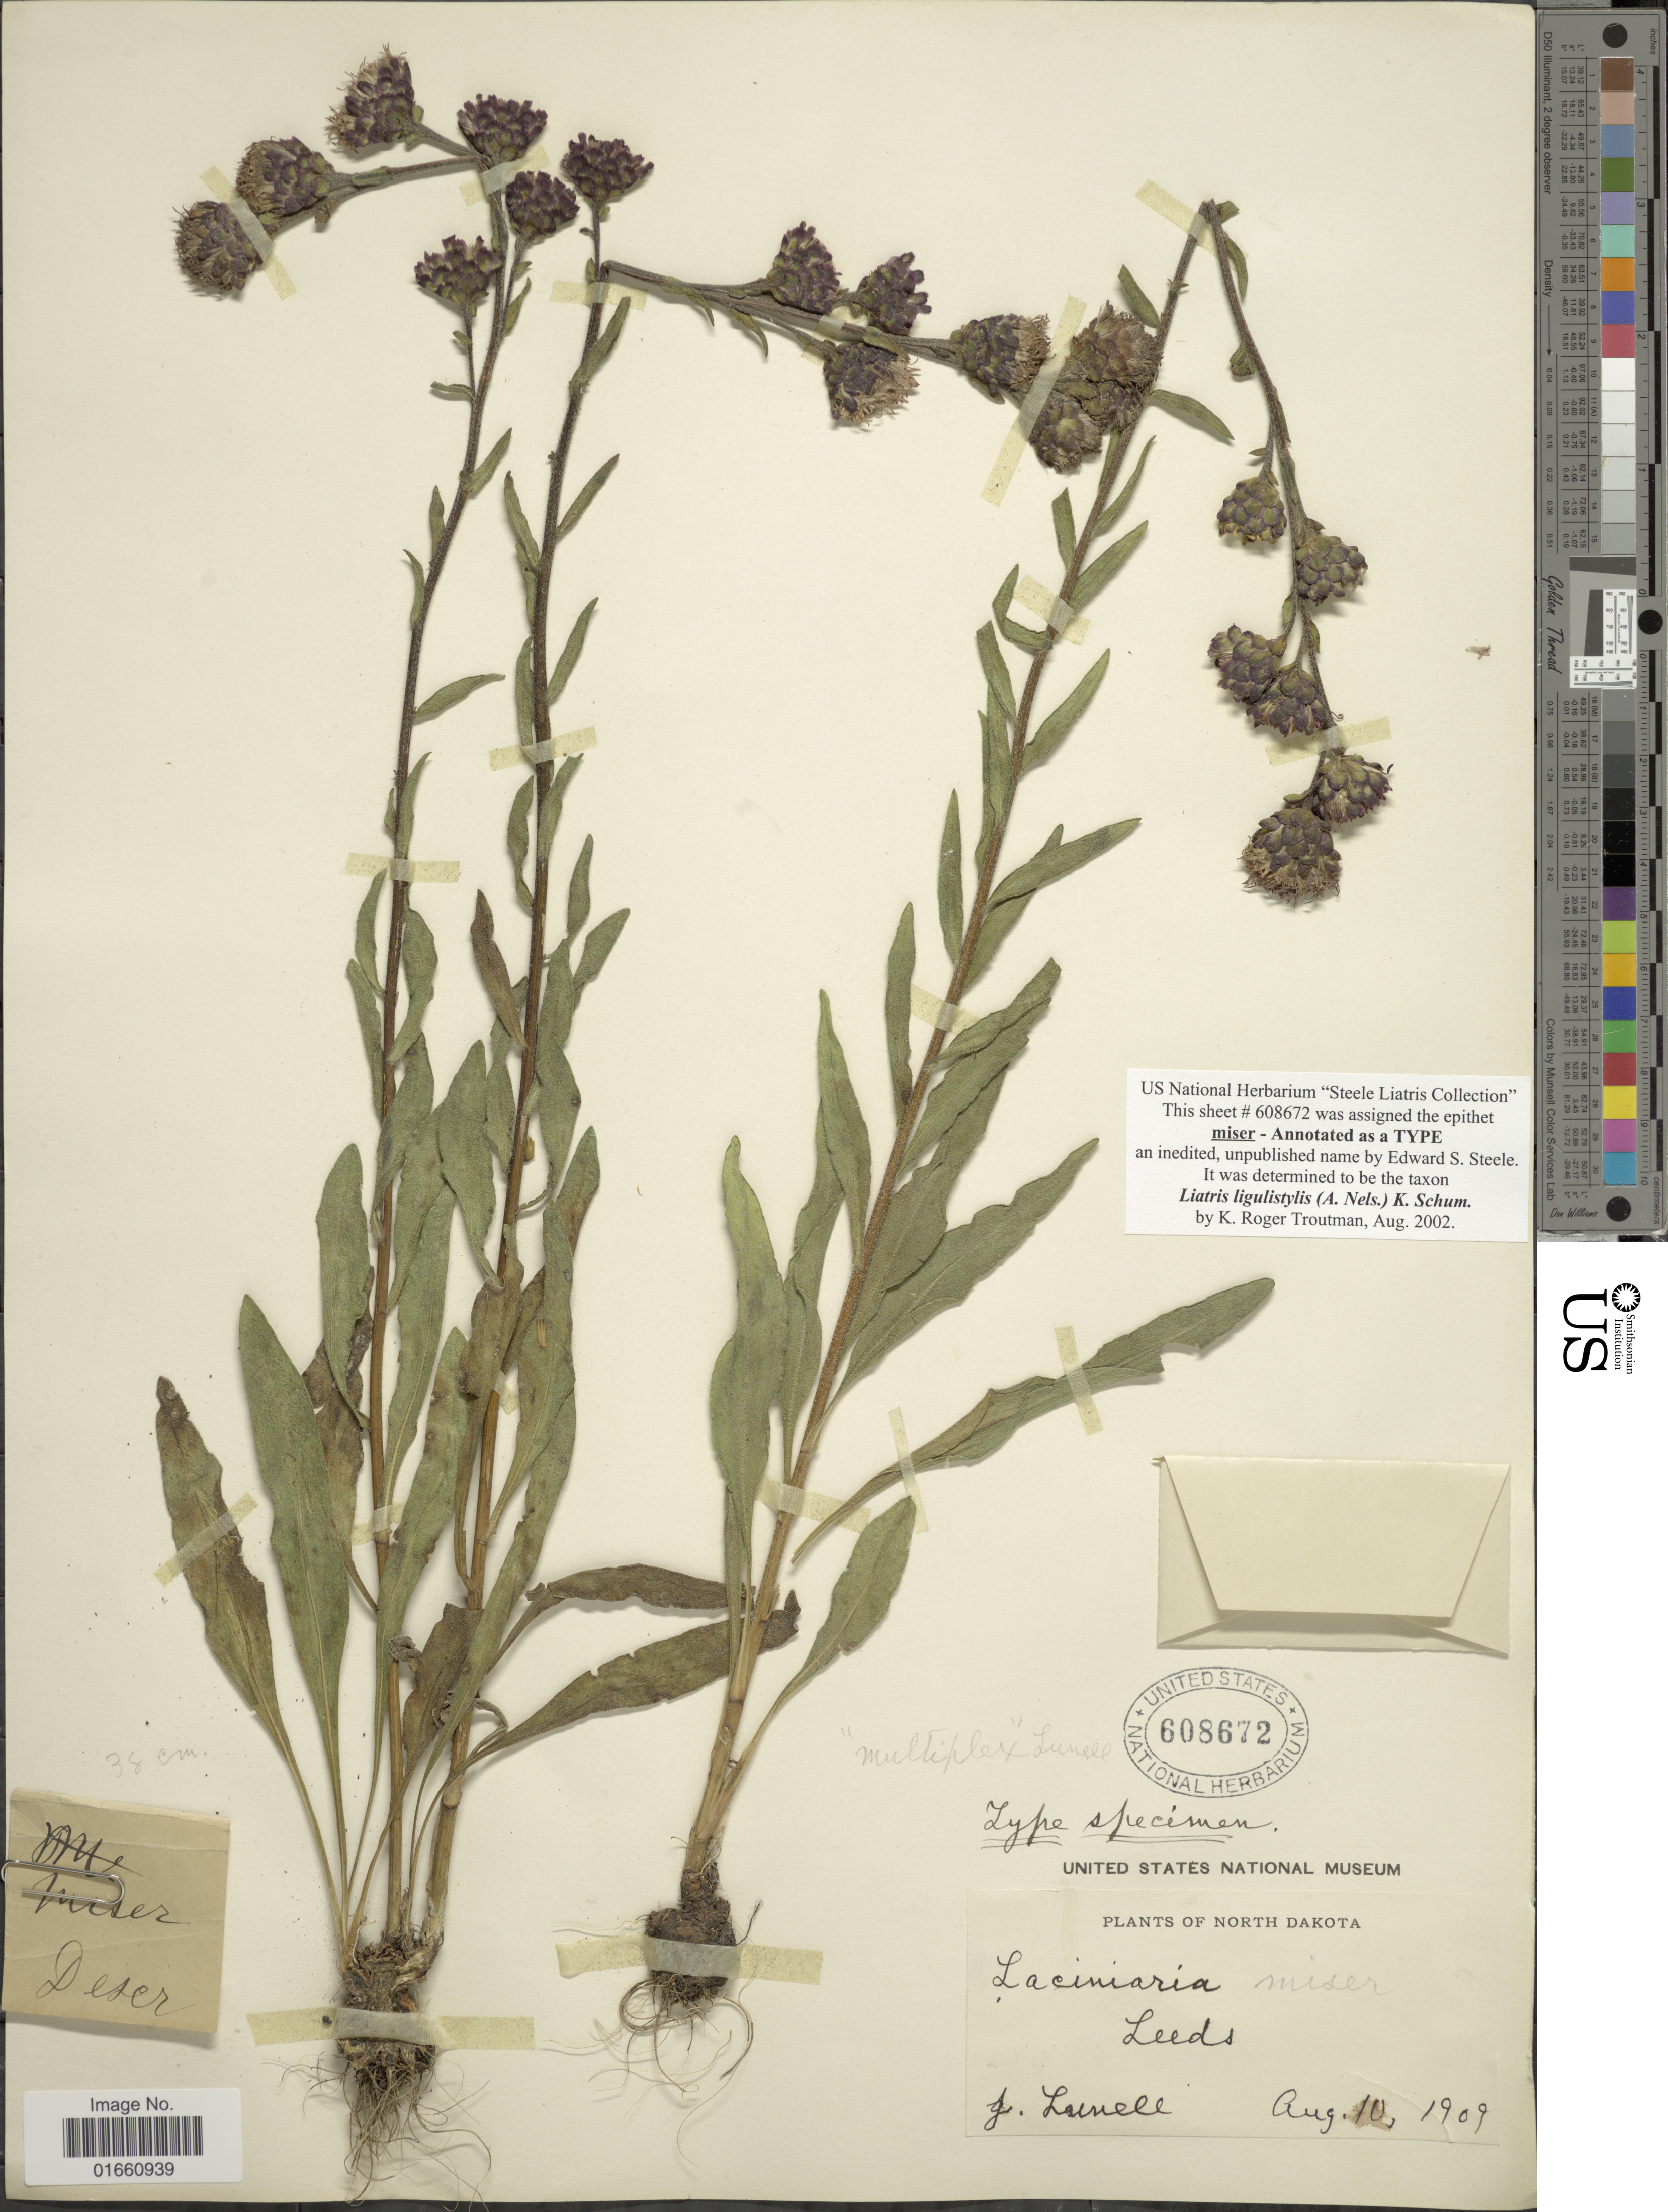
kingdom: Plantae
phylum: Tracheophyta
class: Magnoliopsida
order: Asterales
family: Asteraceae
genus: Liatris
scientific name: Liatris ligulistylis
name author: (A. Nelson) K. Schum.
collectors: J. Lunell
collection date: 1909-08-10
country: United States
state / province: North Dakota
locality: Leeds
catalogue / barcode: US 608672